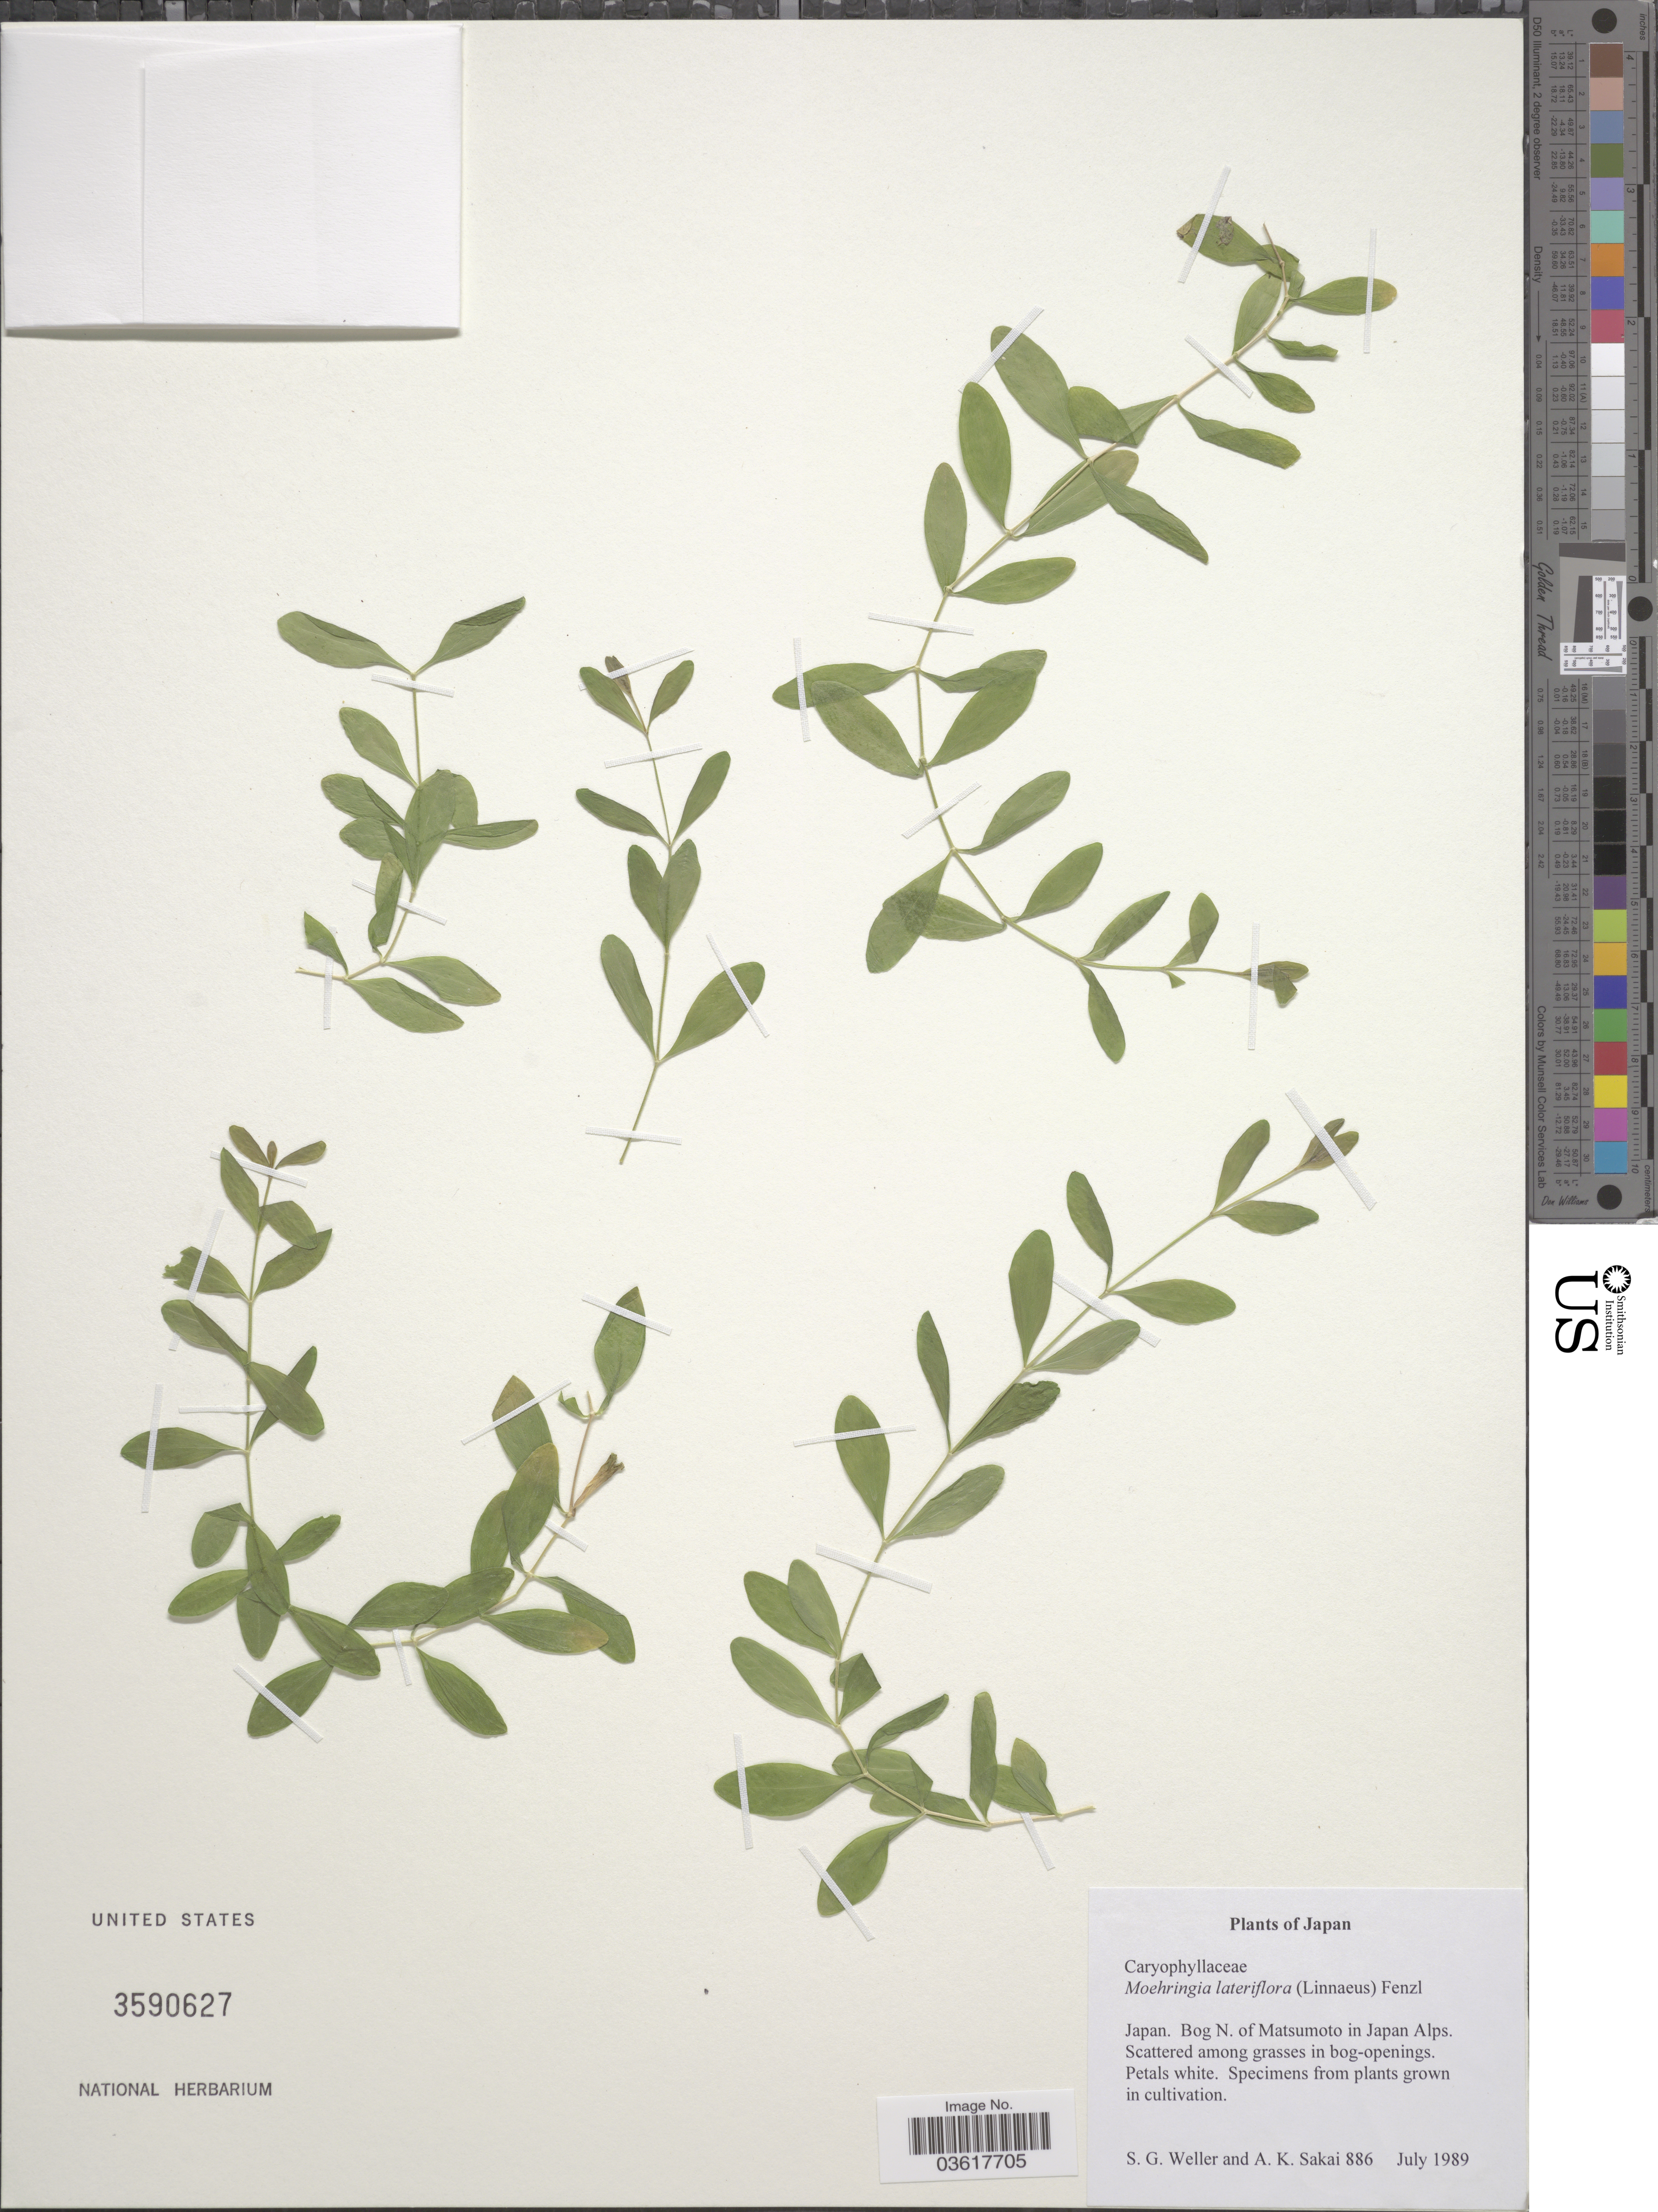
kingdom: Plantae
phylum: Tracheophyta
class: Magnoliopsida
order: Caryophyllales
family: Caryophyllaceae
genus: Moehringia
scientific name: Moehringia lateriflora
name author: (L.) Fenzl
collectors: S. G. Weller & A. Sakai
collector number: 886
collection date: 1989-07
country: Japan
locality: Bog N. of Matsumoto in Japan Alps.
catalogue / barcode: US 3590627